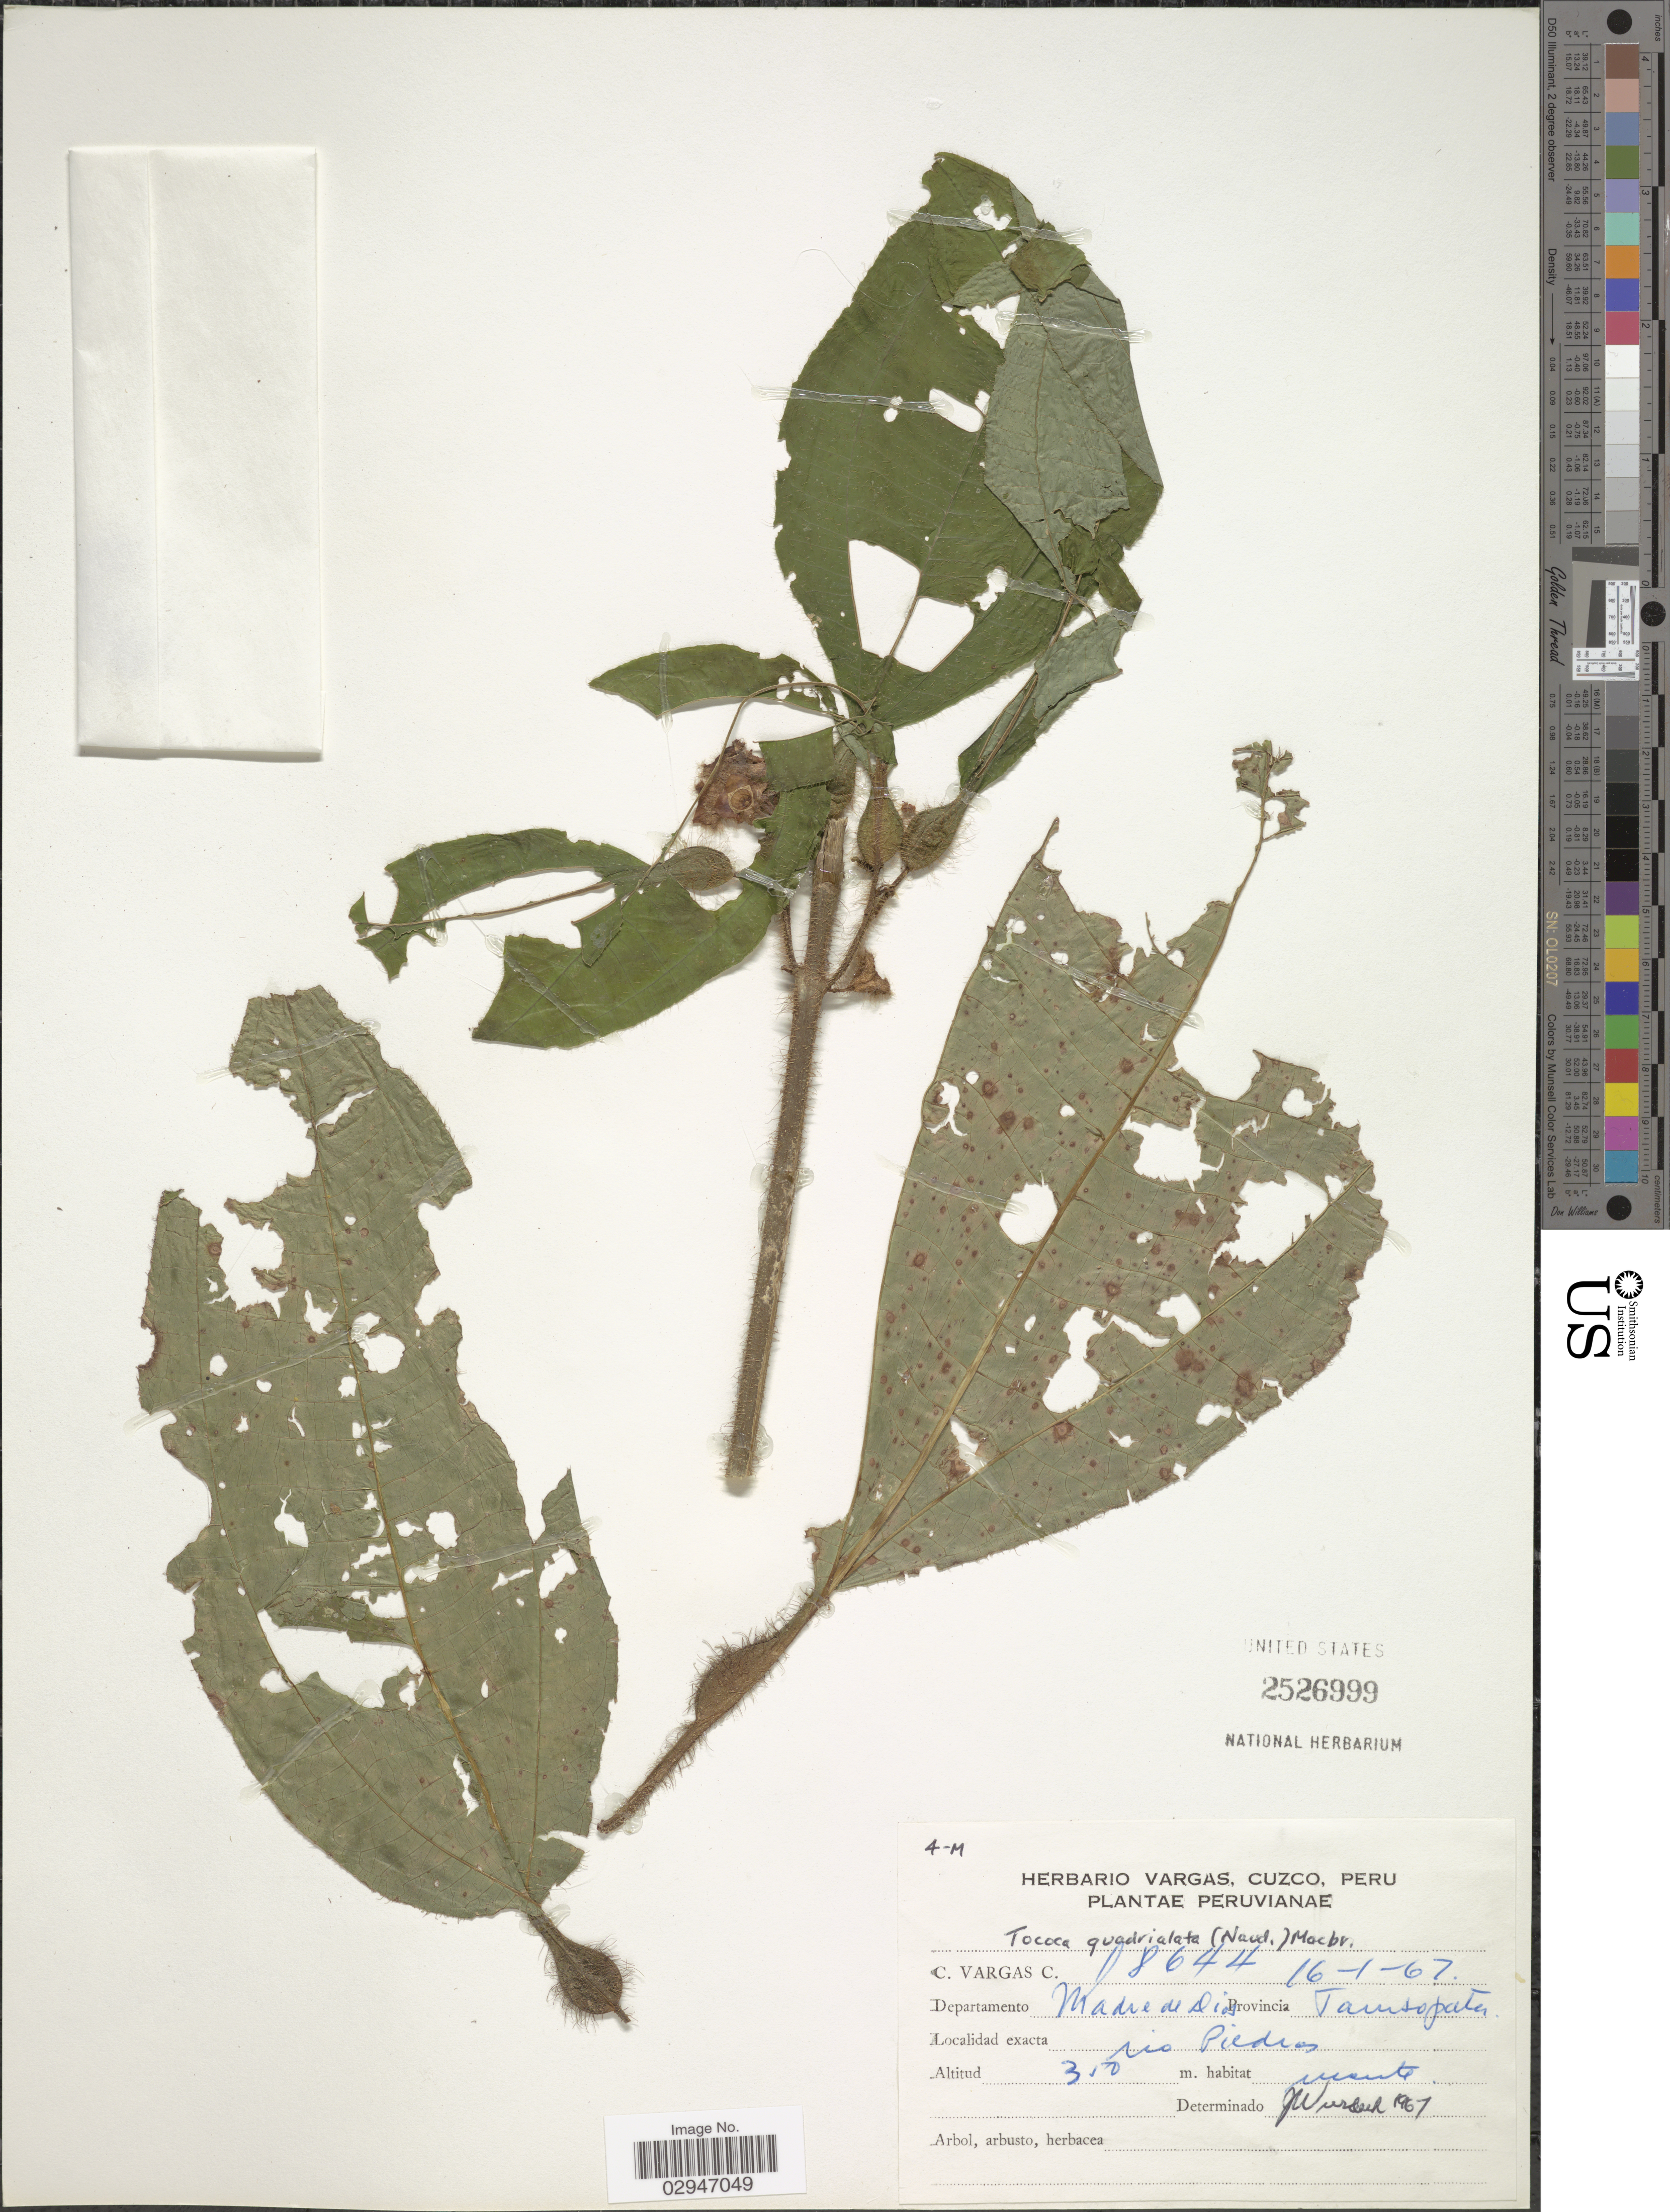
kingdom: Plantae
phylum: Tracheophyta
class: Magnoliopsida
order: Myrtales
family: Melastomataceae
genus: Tococa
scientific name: Tococa quadrialata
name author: (Naudin) J.F. Macbr.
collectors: C. Vargas Calderón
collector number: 08644*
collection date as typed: Transcribed d/m/y: 16/1/67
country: Peru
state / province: Madre de Dios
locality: Departamento Madre de Dios. Provincia Tambopata, rio Piedras.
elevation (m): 350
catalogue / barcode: US 2526999